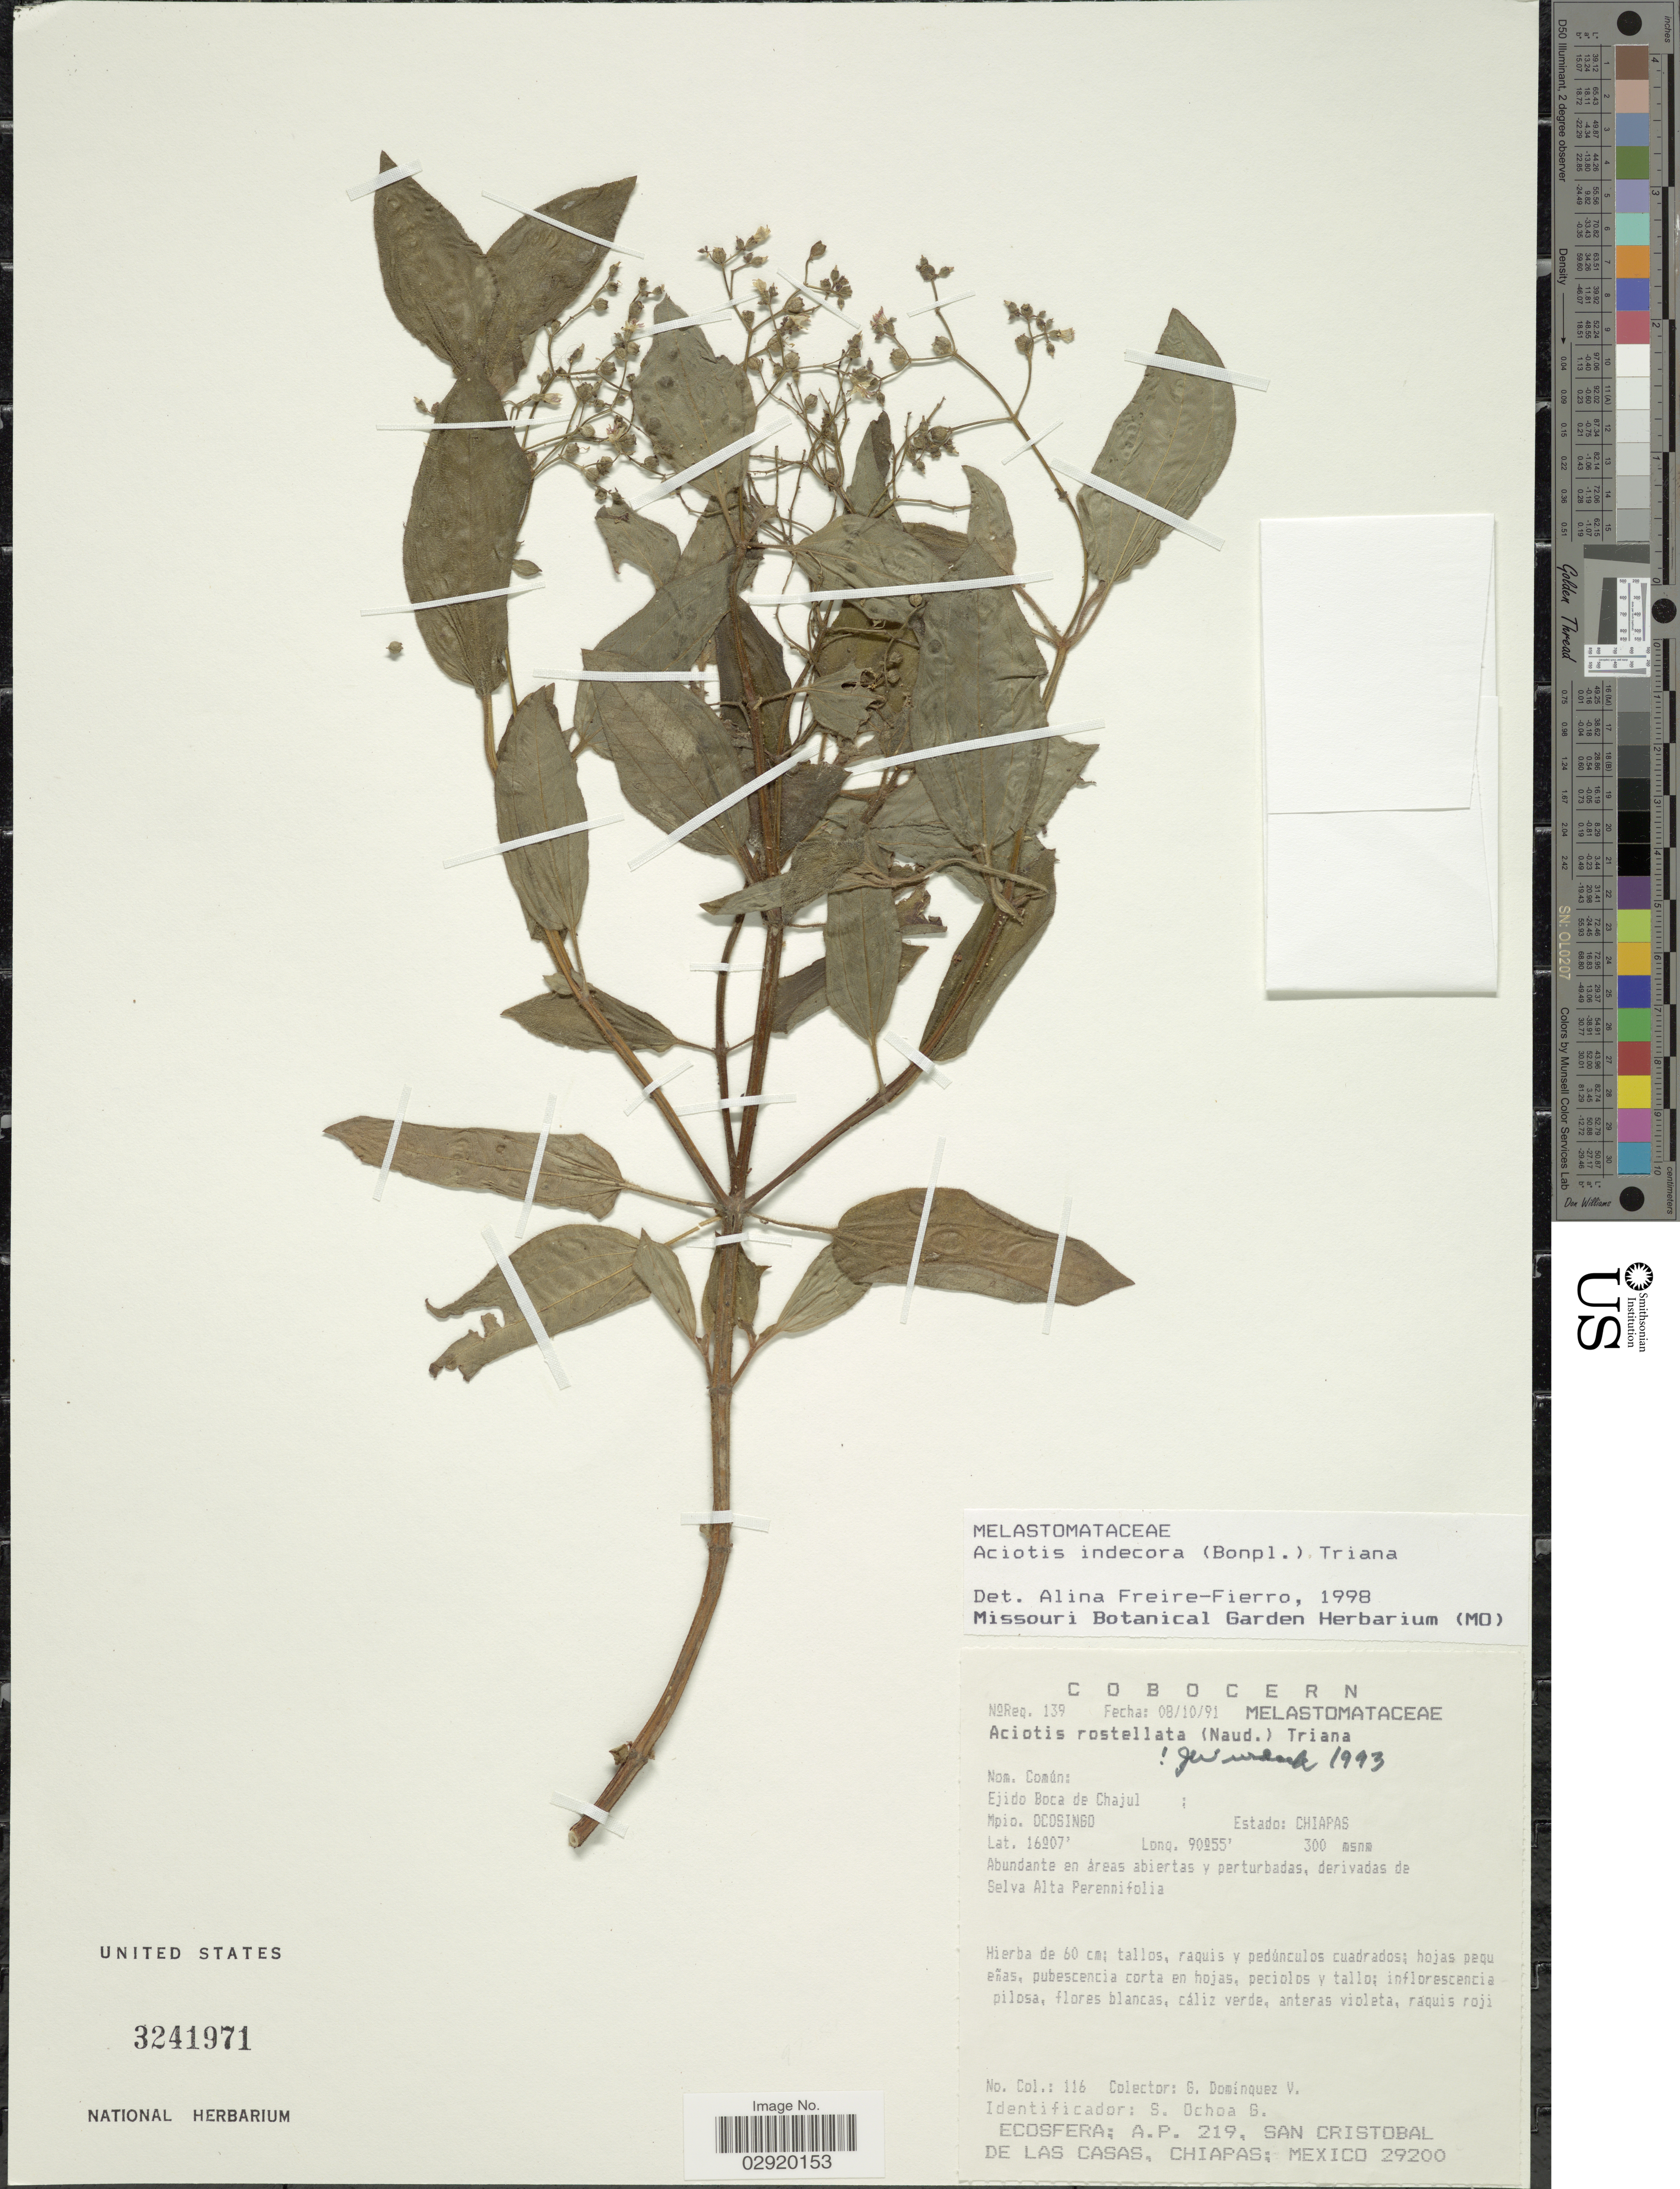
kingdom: Plantae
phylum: Tracheophyta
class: Magnoliopsida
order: Myrtales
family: Melastomataceae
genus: Aciotis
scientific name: Aciotis indecora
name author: (Bonpl.) Triana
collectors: G. Dominquez V.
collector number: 116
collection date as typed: Transcribed d/m/y: 8/10/91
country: Mexico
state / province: Chiapas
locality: Ejido Boca de Chajul; Mpio Ocosingo.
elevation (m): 300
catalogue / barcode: US 3241971